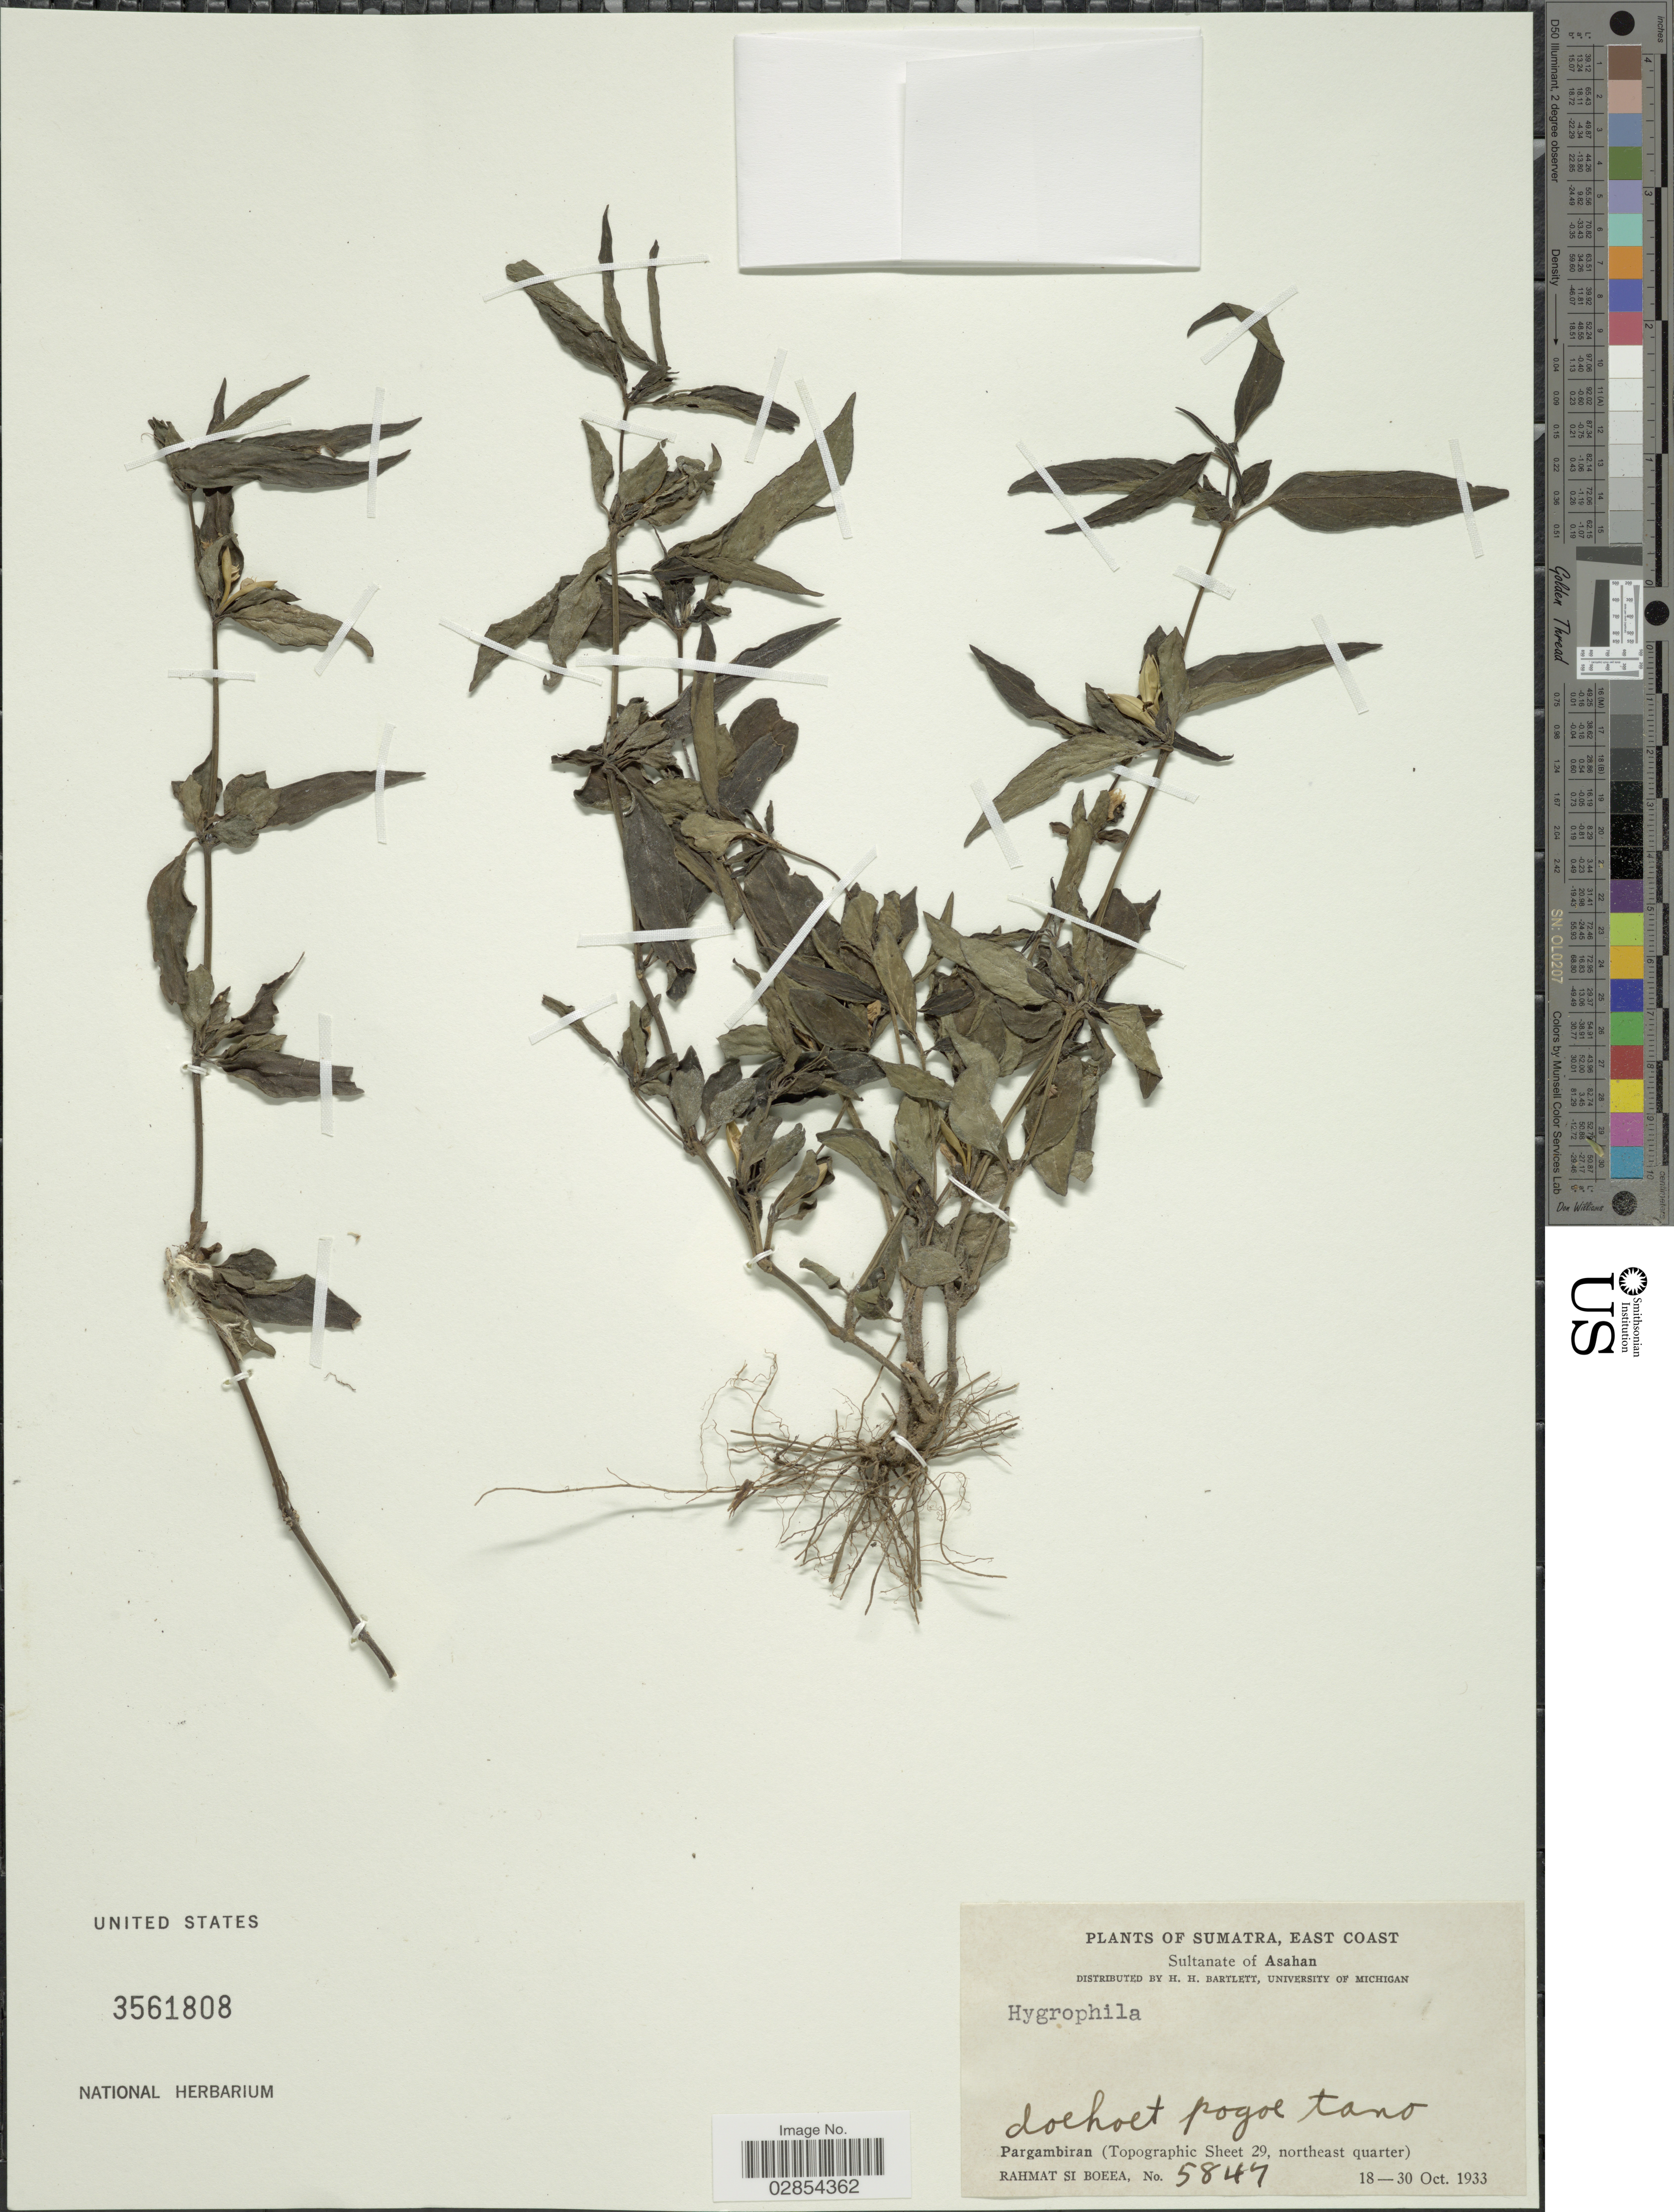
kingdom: Plantae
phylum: Tracheophyta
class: Magnoliopsida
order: Lamiales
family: Acanthaceae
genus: Hygrophila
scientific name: Hygrophila sp.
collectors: Rahmat Si Boeea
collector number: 5847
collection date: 1933-10-18/1933-10-30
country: Indonesia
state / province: Sumatra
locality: East Coast. Sultanate of Asahan. Pargambiran (Topographic Sheet 29, northeast quarter).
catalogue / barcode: US 3561808